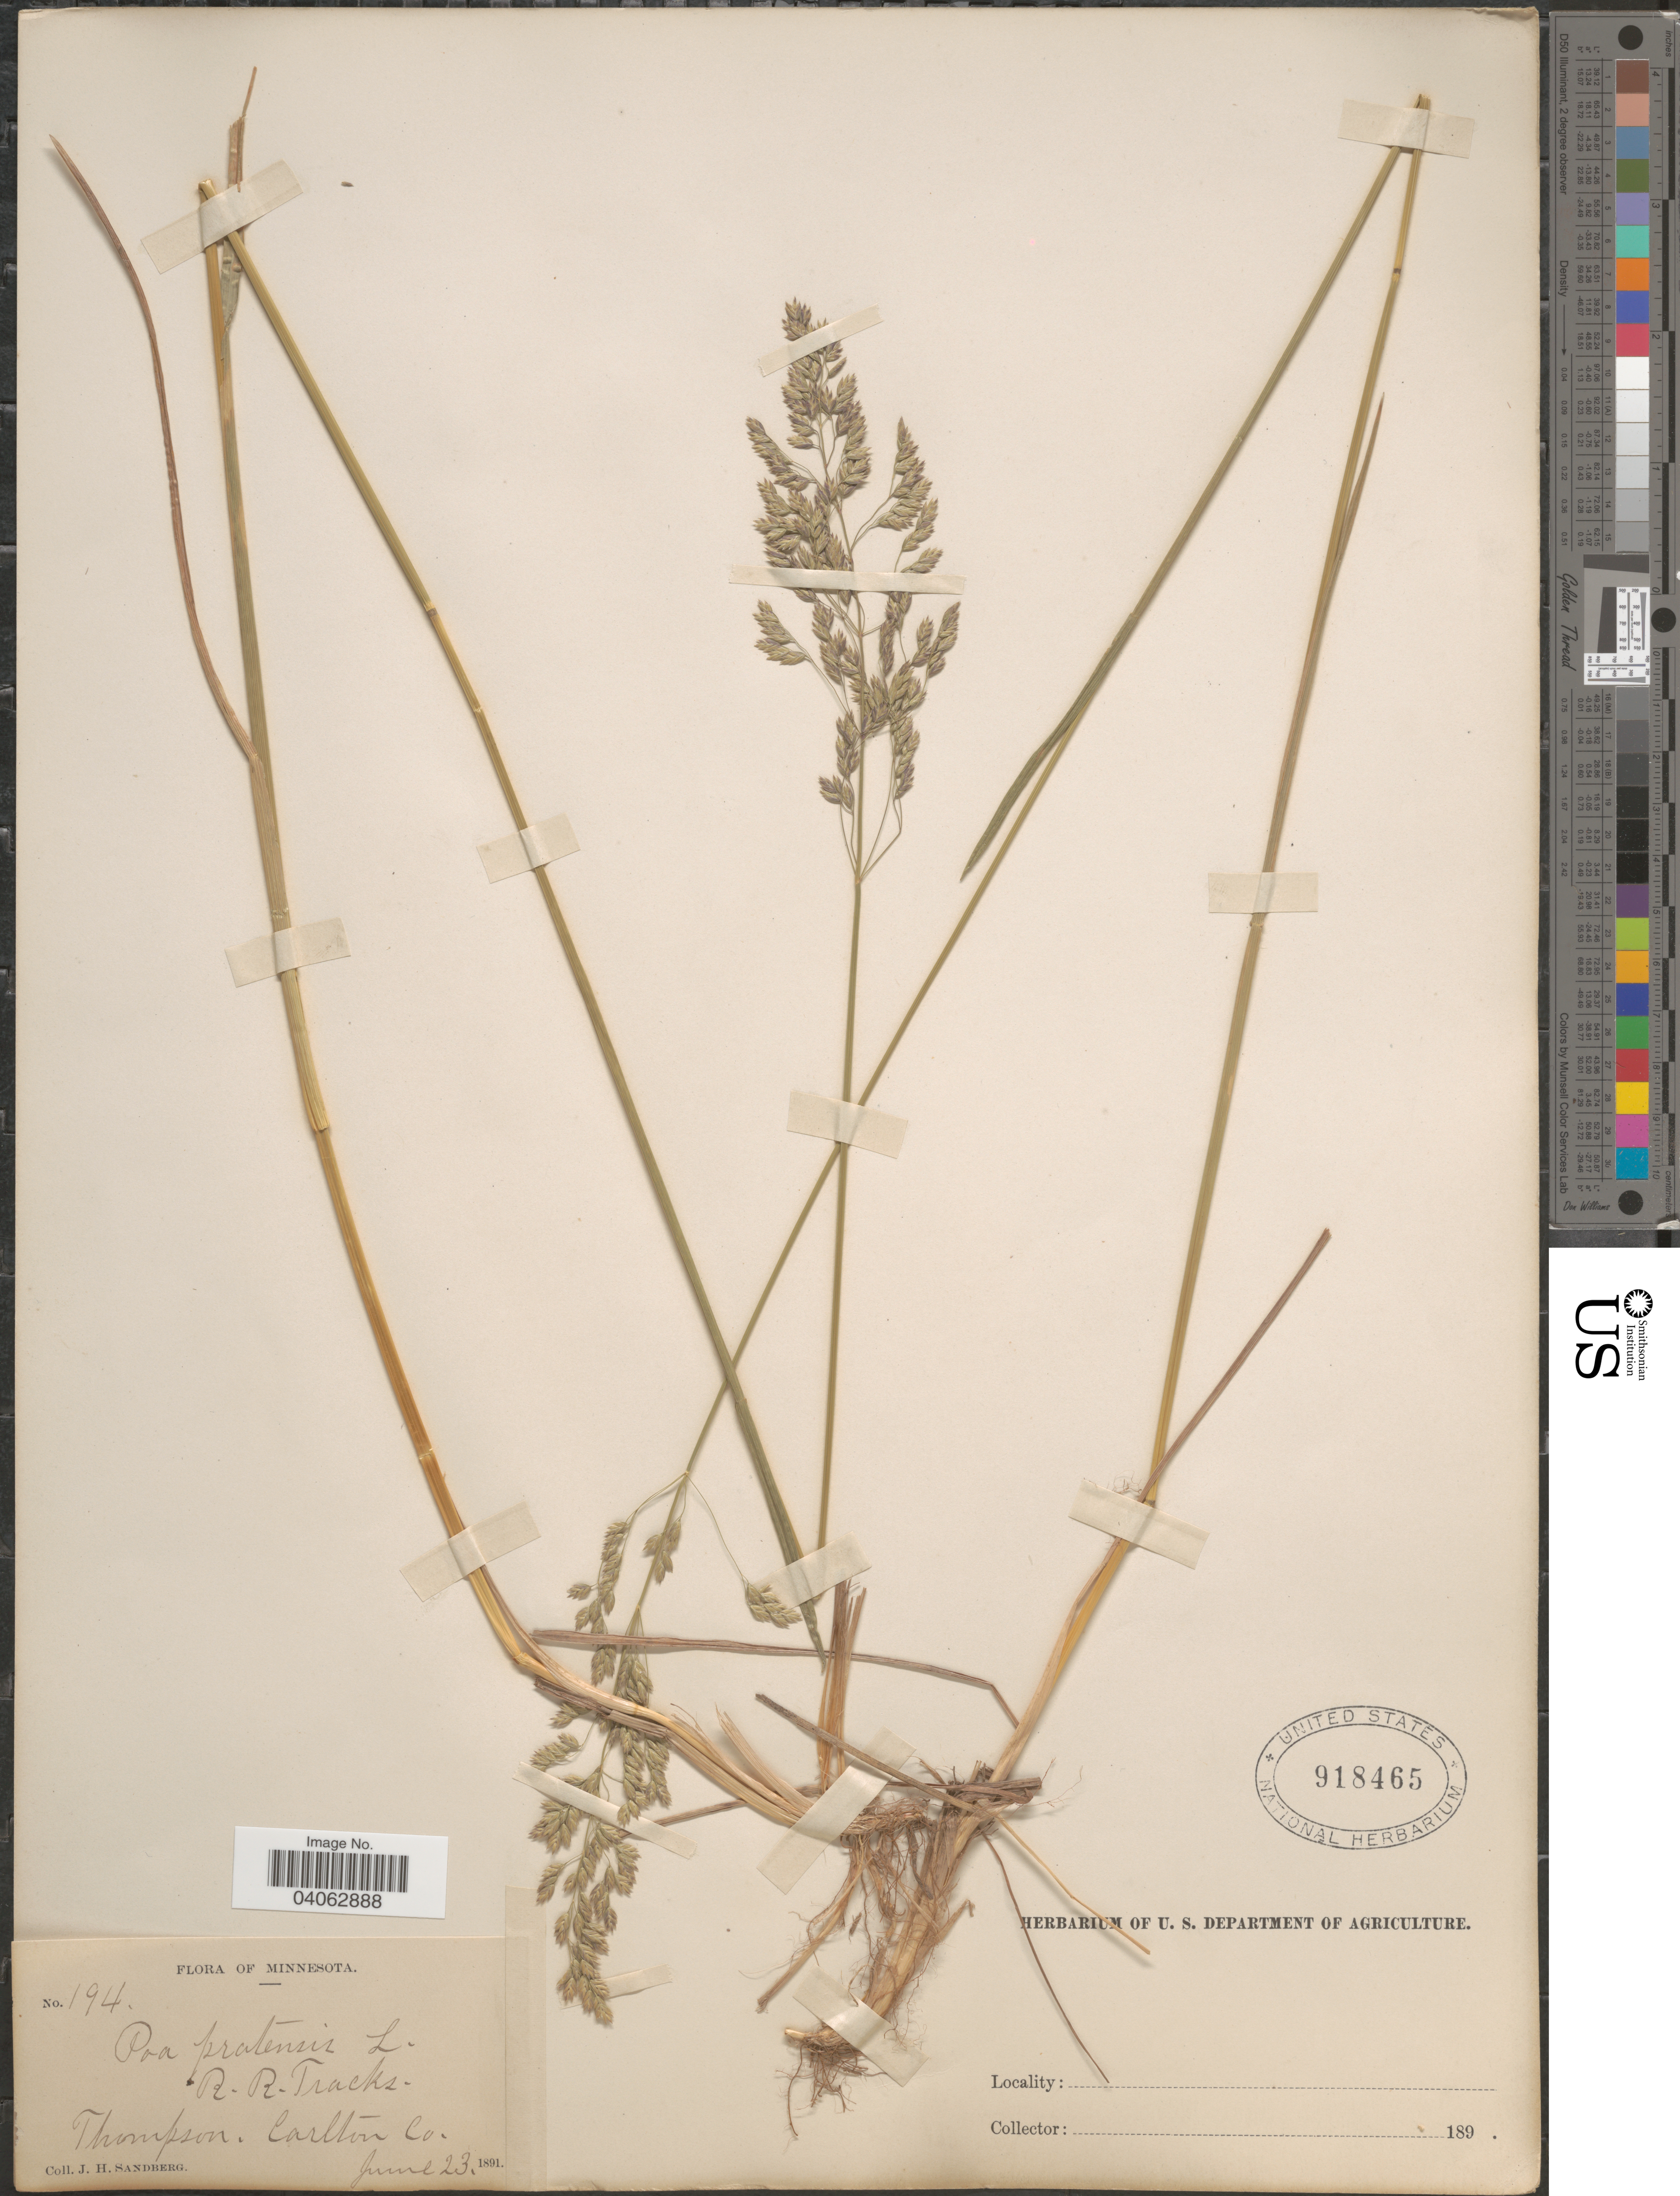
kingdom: Plantae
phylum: Tracheophyta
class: Liliopsida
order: Poales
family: Poaceae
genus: Poa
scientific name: Poa pratensis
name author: L.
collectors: J. H. Sandberg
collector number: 194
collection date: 1891-06-23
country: United States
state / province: Minnesota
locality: R. R. Tracks. Thompson. Carlton Co.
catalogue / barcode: US 918465